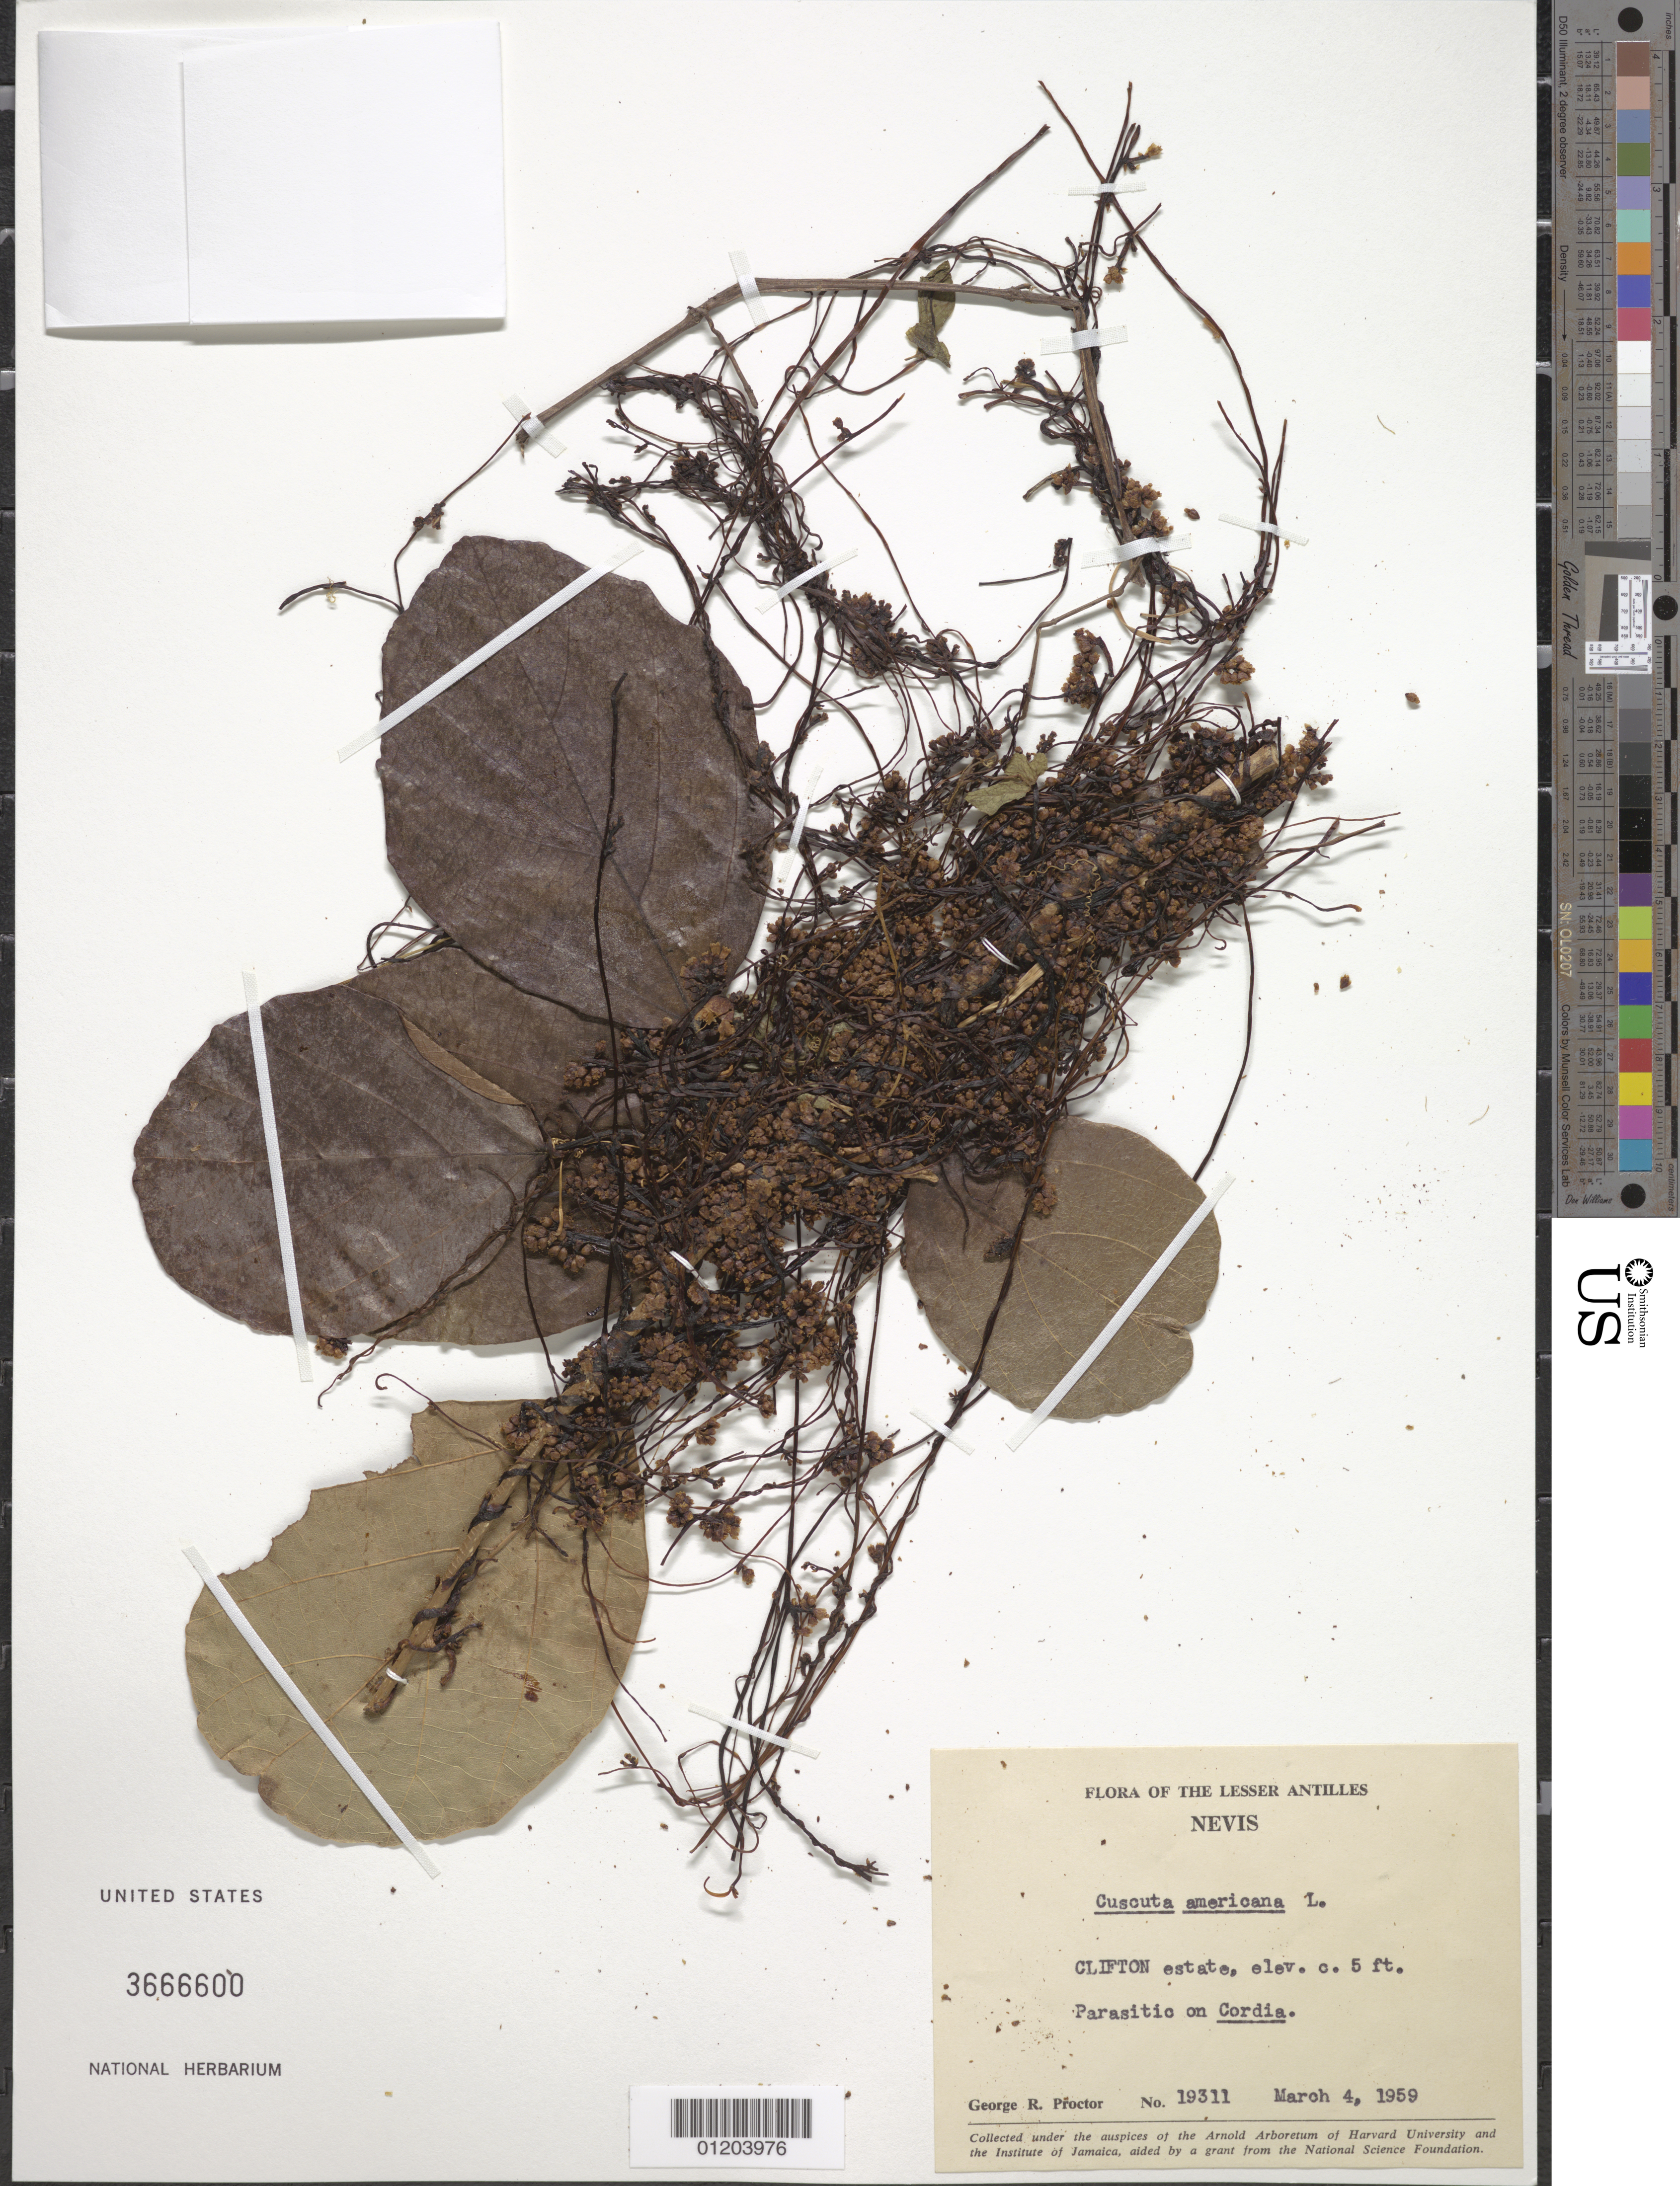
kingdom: Plantae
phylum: Tracheophyta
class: Magnoliopsida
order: Solanales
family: Convolvulaceae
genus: Cuscuta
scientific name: Cuscuta americana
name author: L.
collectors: G. R. Proctor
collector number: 19311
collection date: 1959-03-04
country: St. Christopher-Nevis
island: Nevis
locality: Clifton Estate.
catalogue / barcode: US 3666600